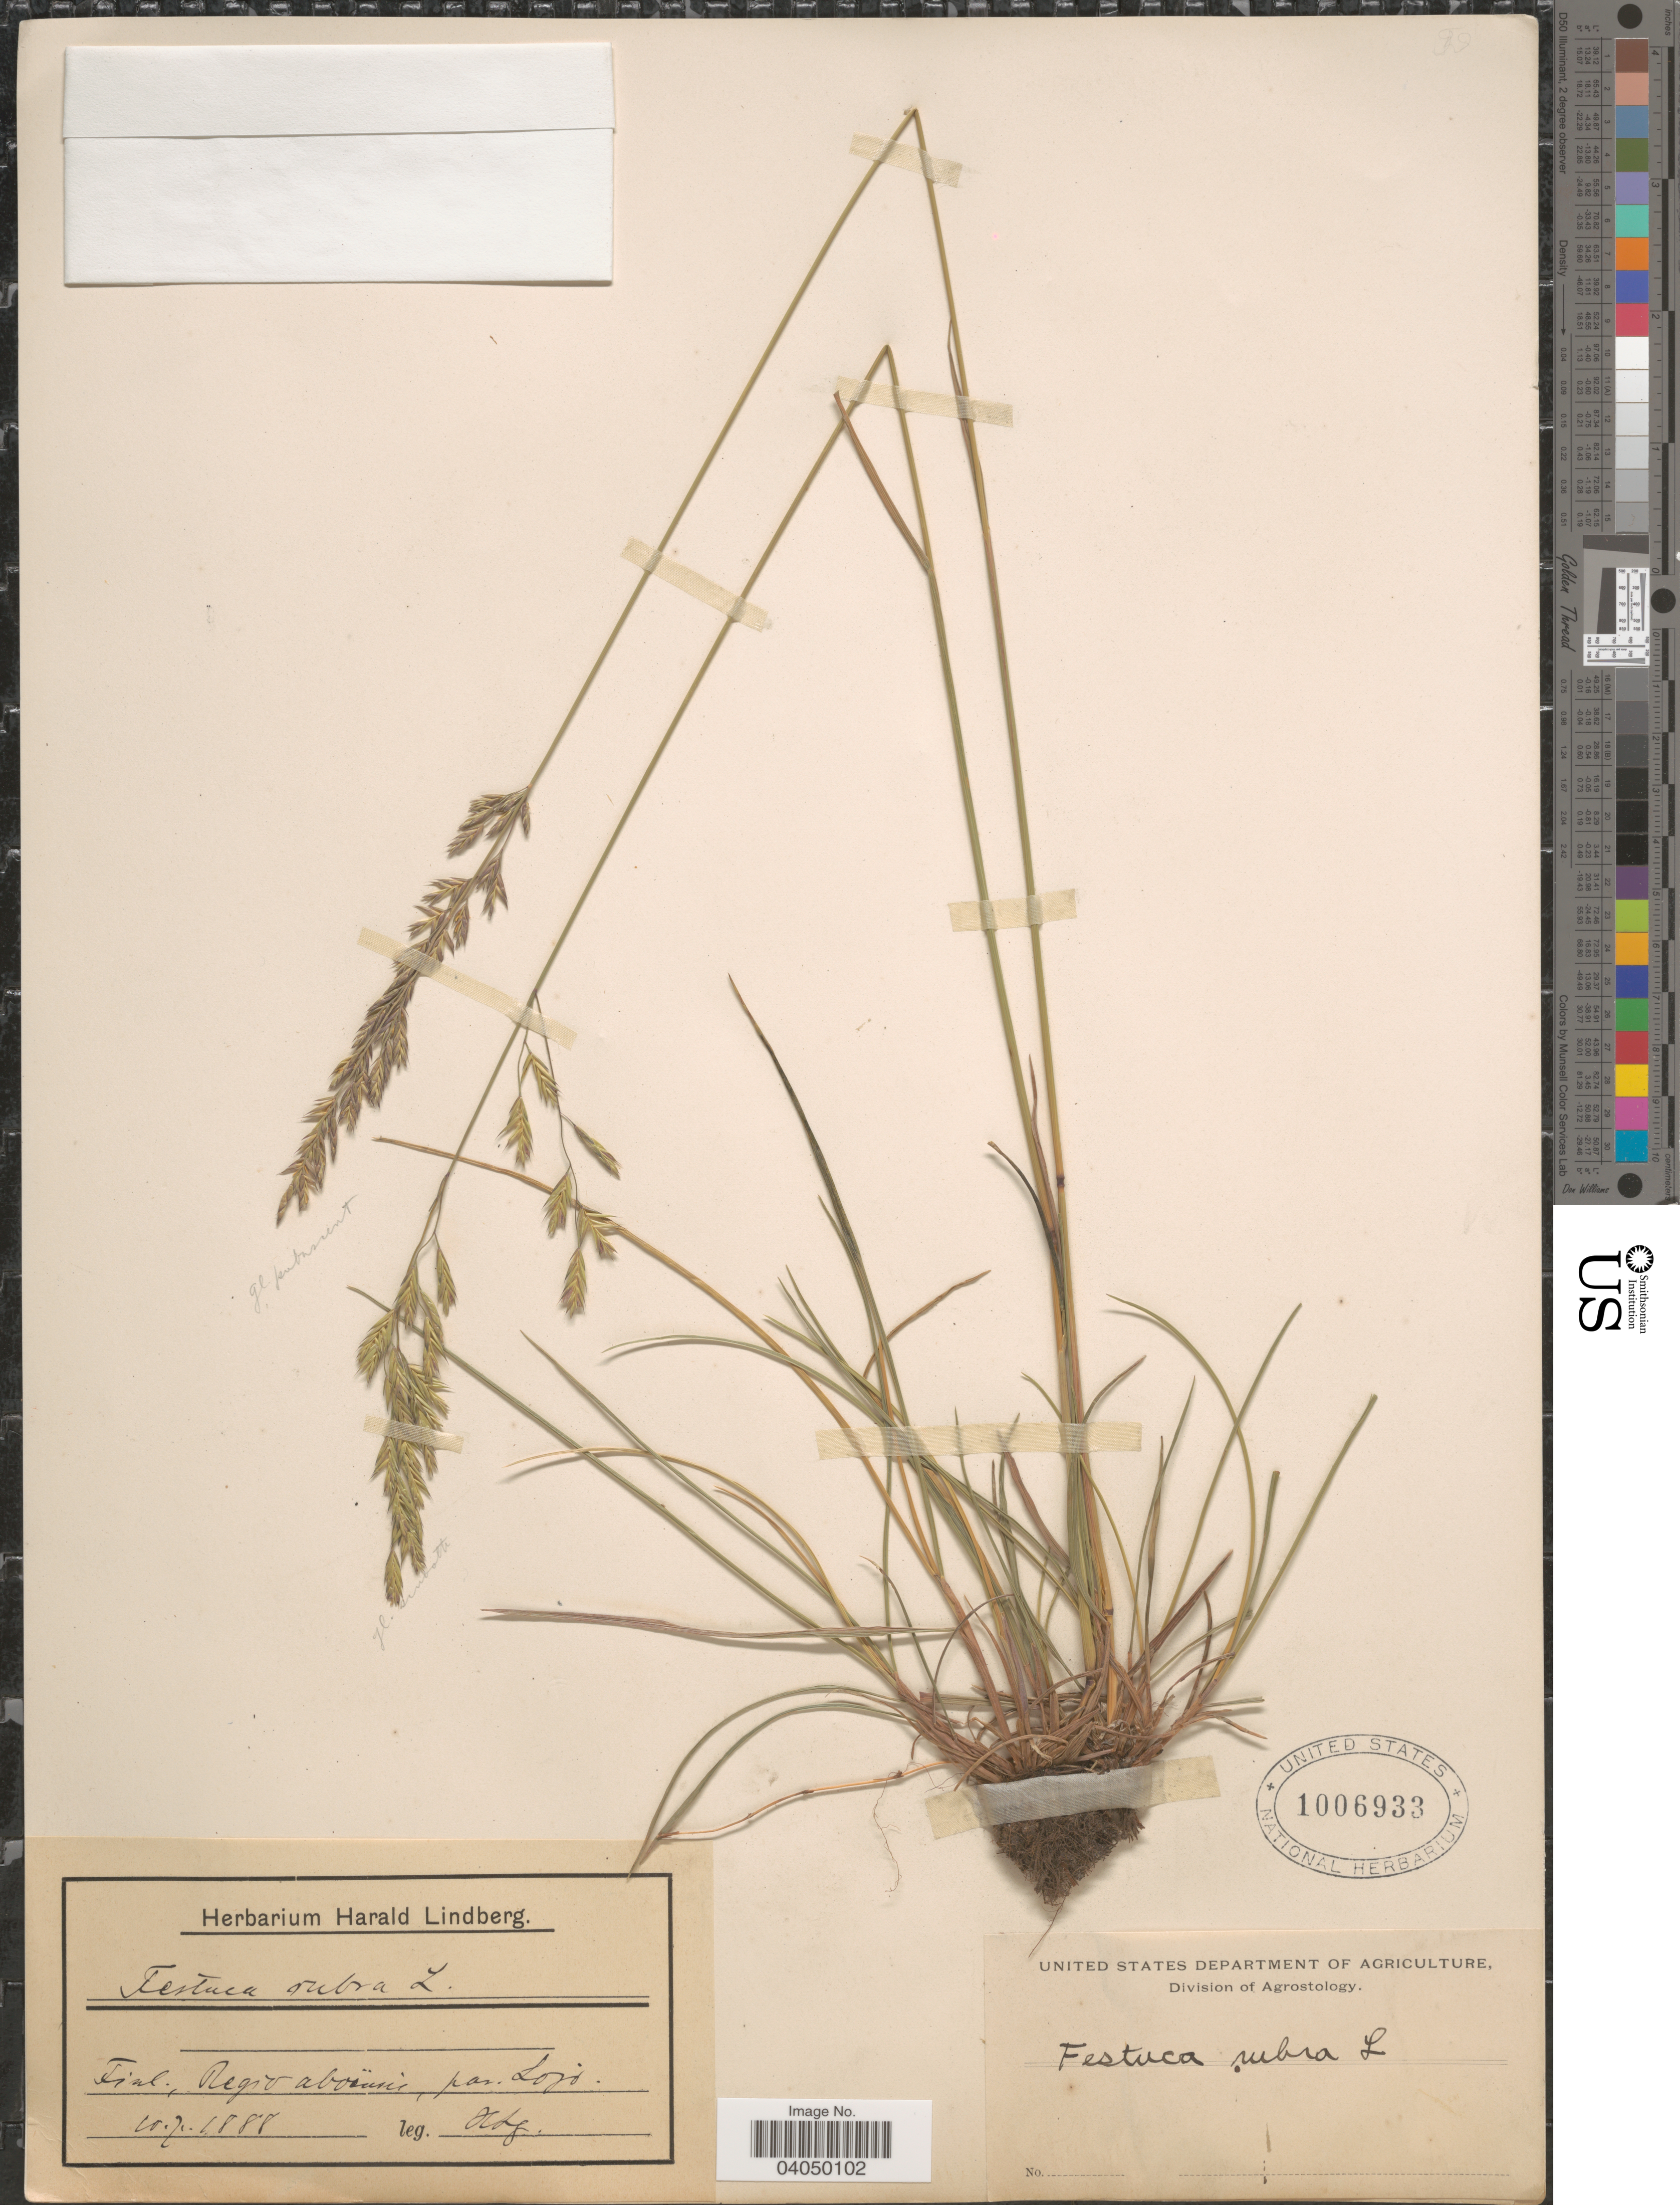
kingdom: Plantae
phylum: Tracheophyta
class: Liliopsida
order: Poales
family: Poaceae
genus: Festuca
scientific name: Festuca rubra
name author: L.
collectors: H. Lindberg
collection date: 1888-07-10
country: Finland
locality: Finl, Regio aboënsis, par. Lojo.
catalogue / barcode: US 1006933